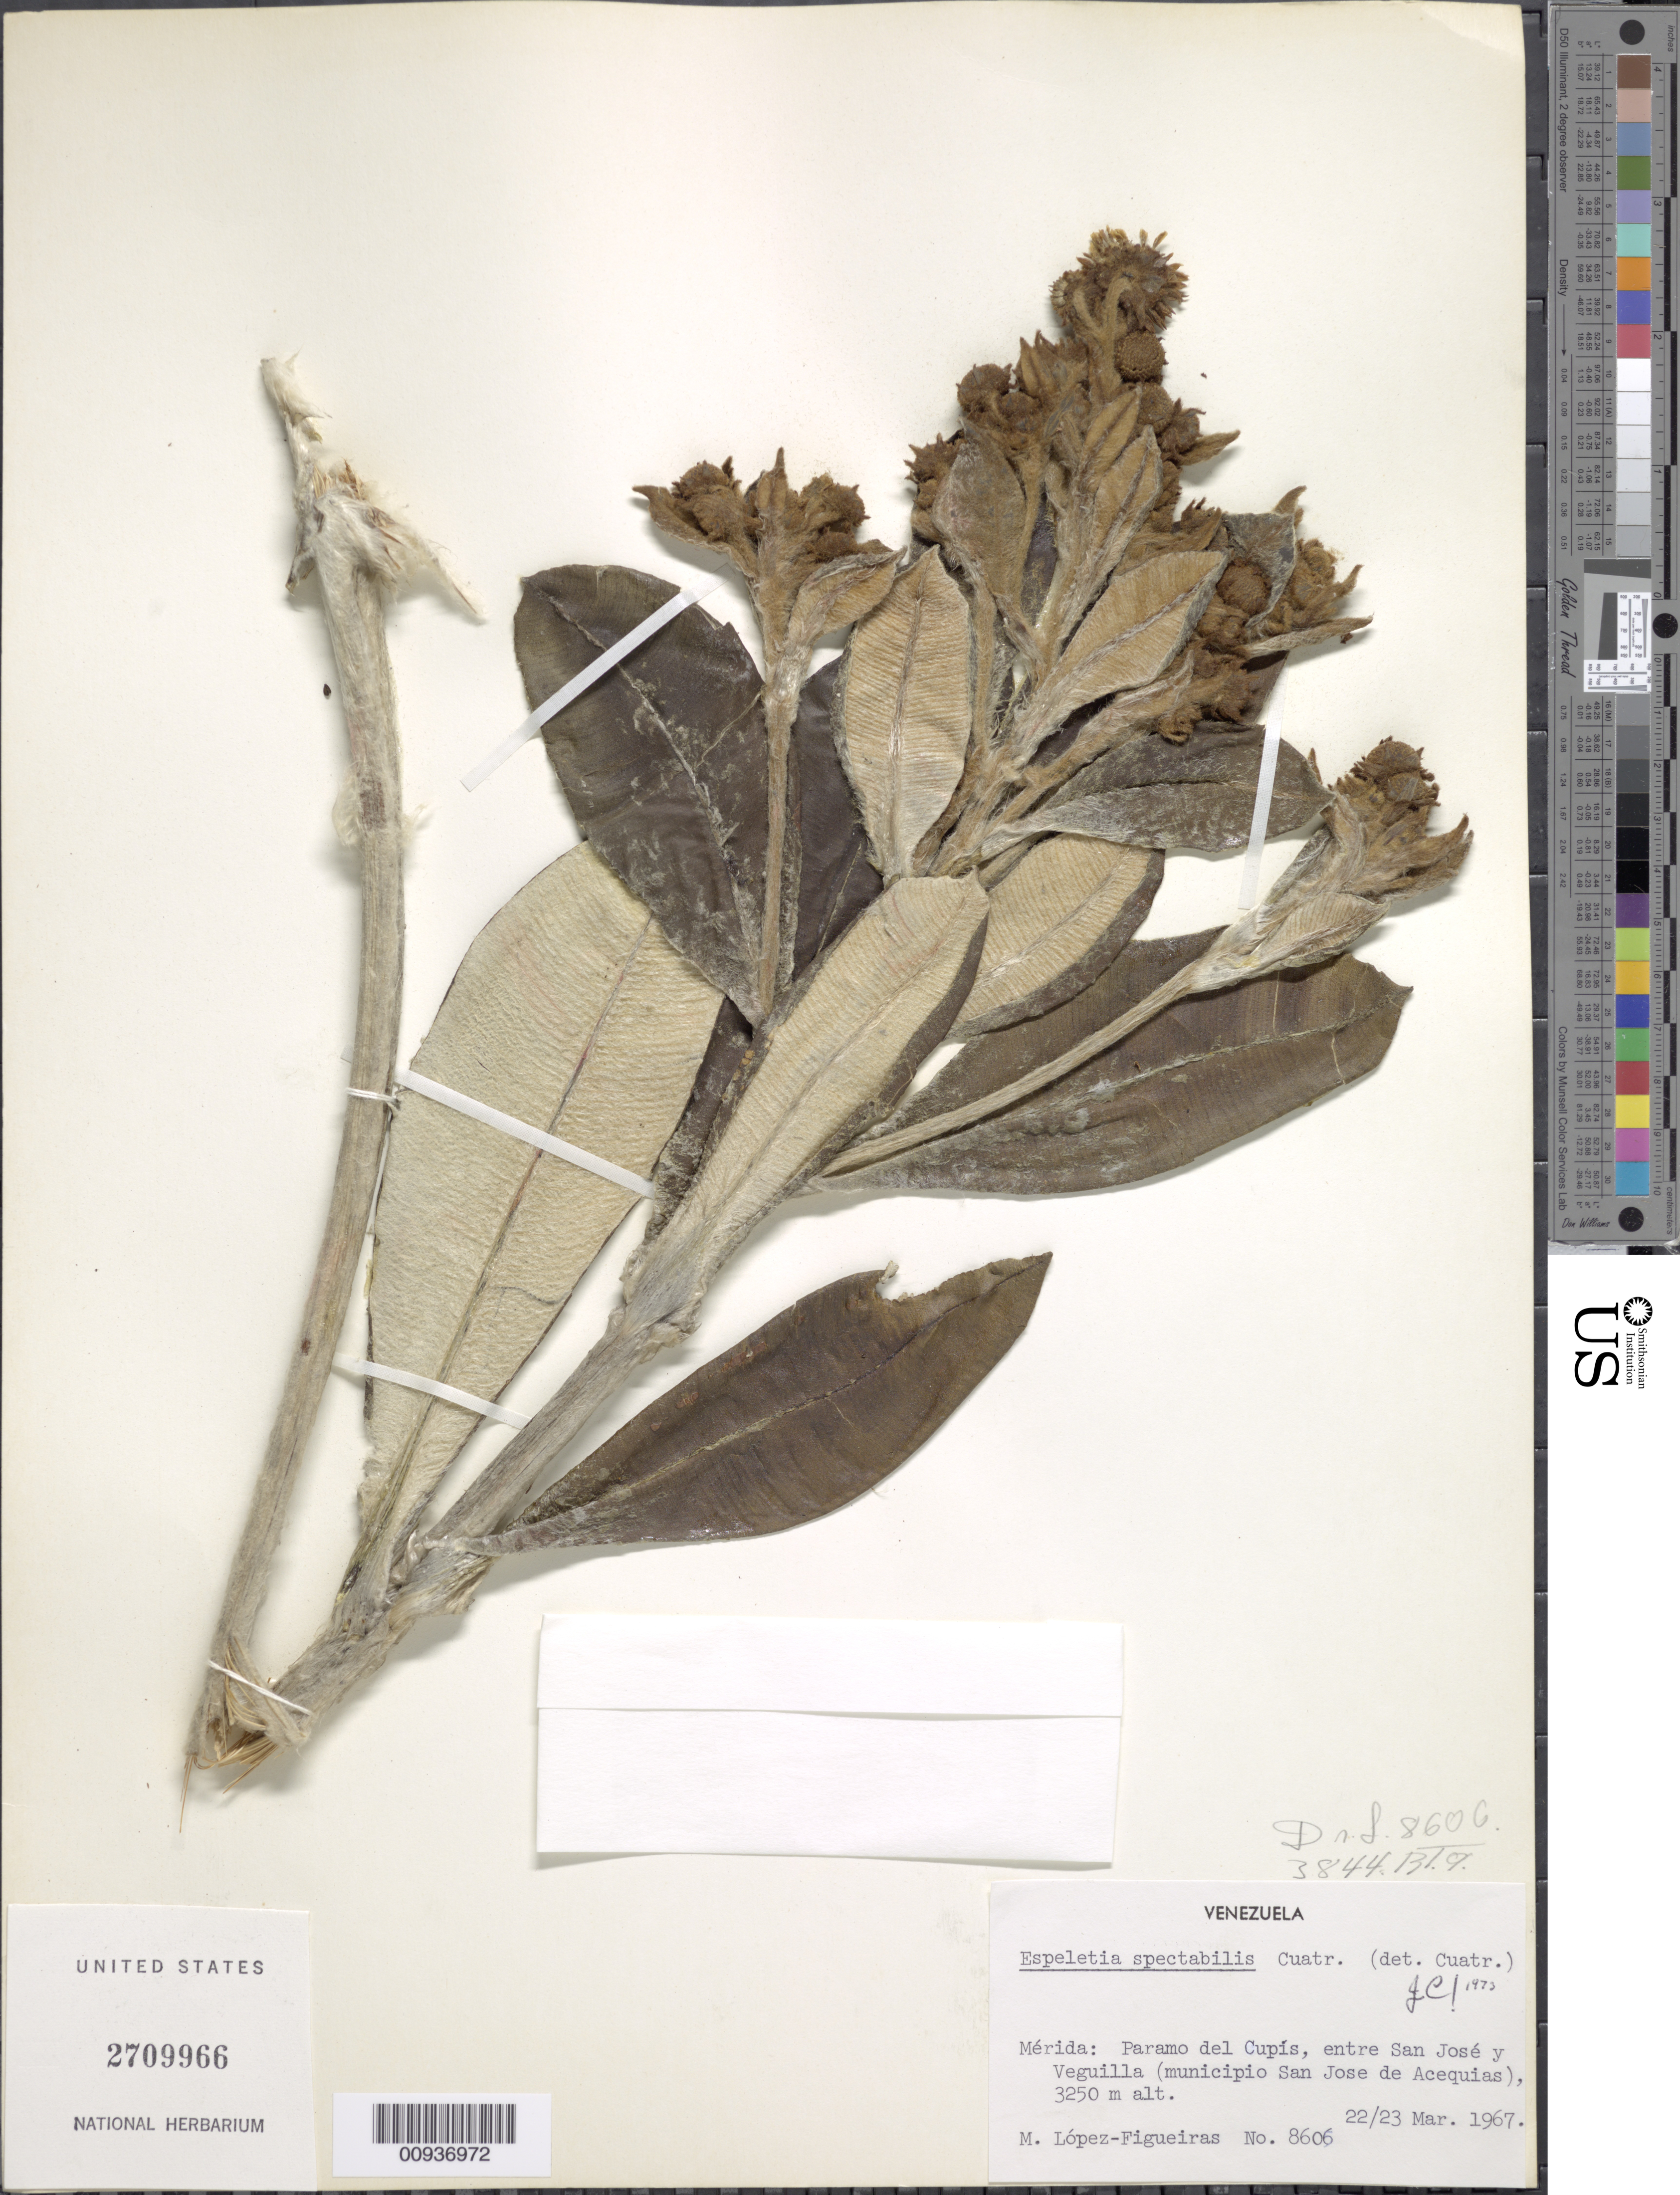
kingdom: Plantae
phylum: Tracheophyta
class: Magnoliopsida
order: Asterales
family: Asteraceae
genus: Libanothamnus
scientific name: Libanothamnus spectabilis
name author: (Cuatrec.) Cuatrec.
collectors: M. López Figueiras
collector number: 8606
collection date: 1967-03-22/1967-03-23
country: Venezuela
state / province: Mérida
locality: Paramo del Cupis, entre San Jose y Veguilla (Municipio San Jose de Acequias)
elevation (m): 3250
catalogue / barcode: US 2709966